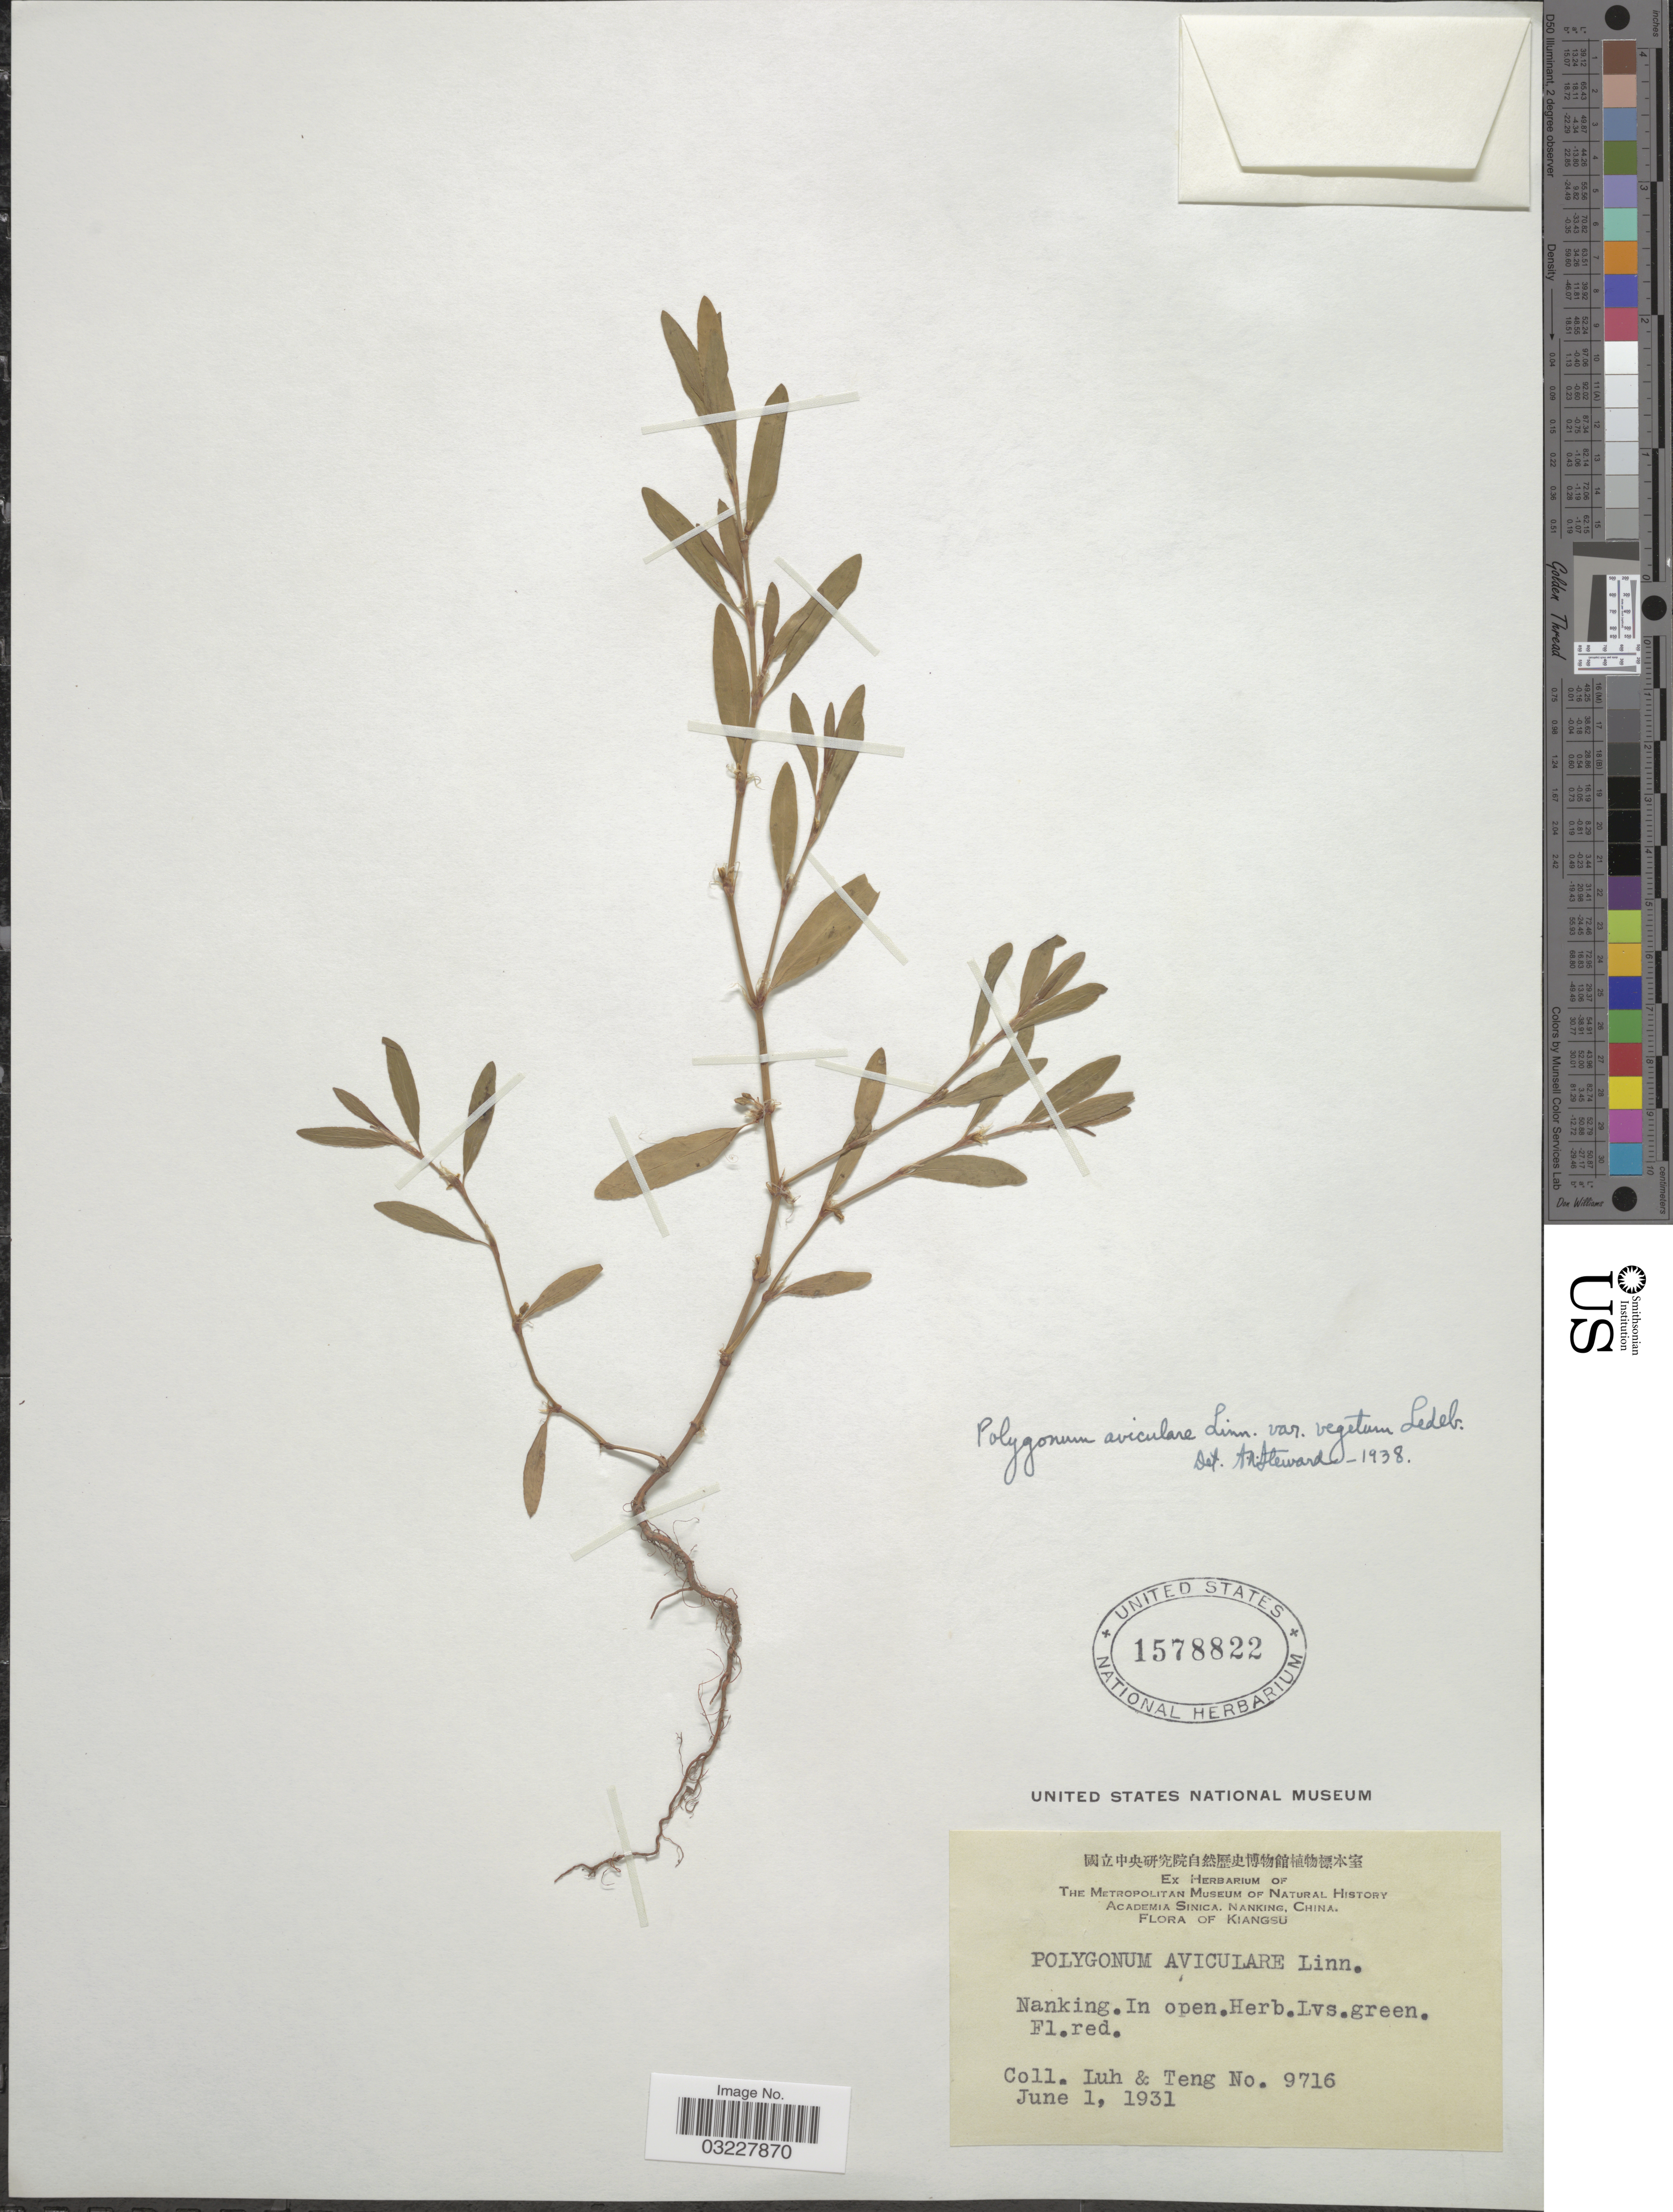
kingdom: Plantae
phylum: Tracheophyta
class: Magnoliopsida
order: Caryophyllales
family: Polygonaceae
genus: Polygonum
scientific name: Polygonum aviculare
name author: L.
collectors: Luh & -. Teng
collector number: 9716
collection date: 1931-06-01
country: China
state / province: Jiangsu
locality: Kiangsu. Nanking.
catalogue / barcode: US 1578822